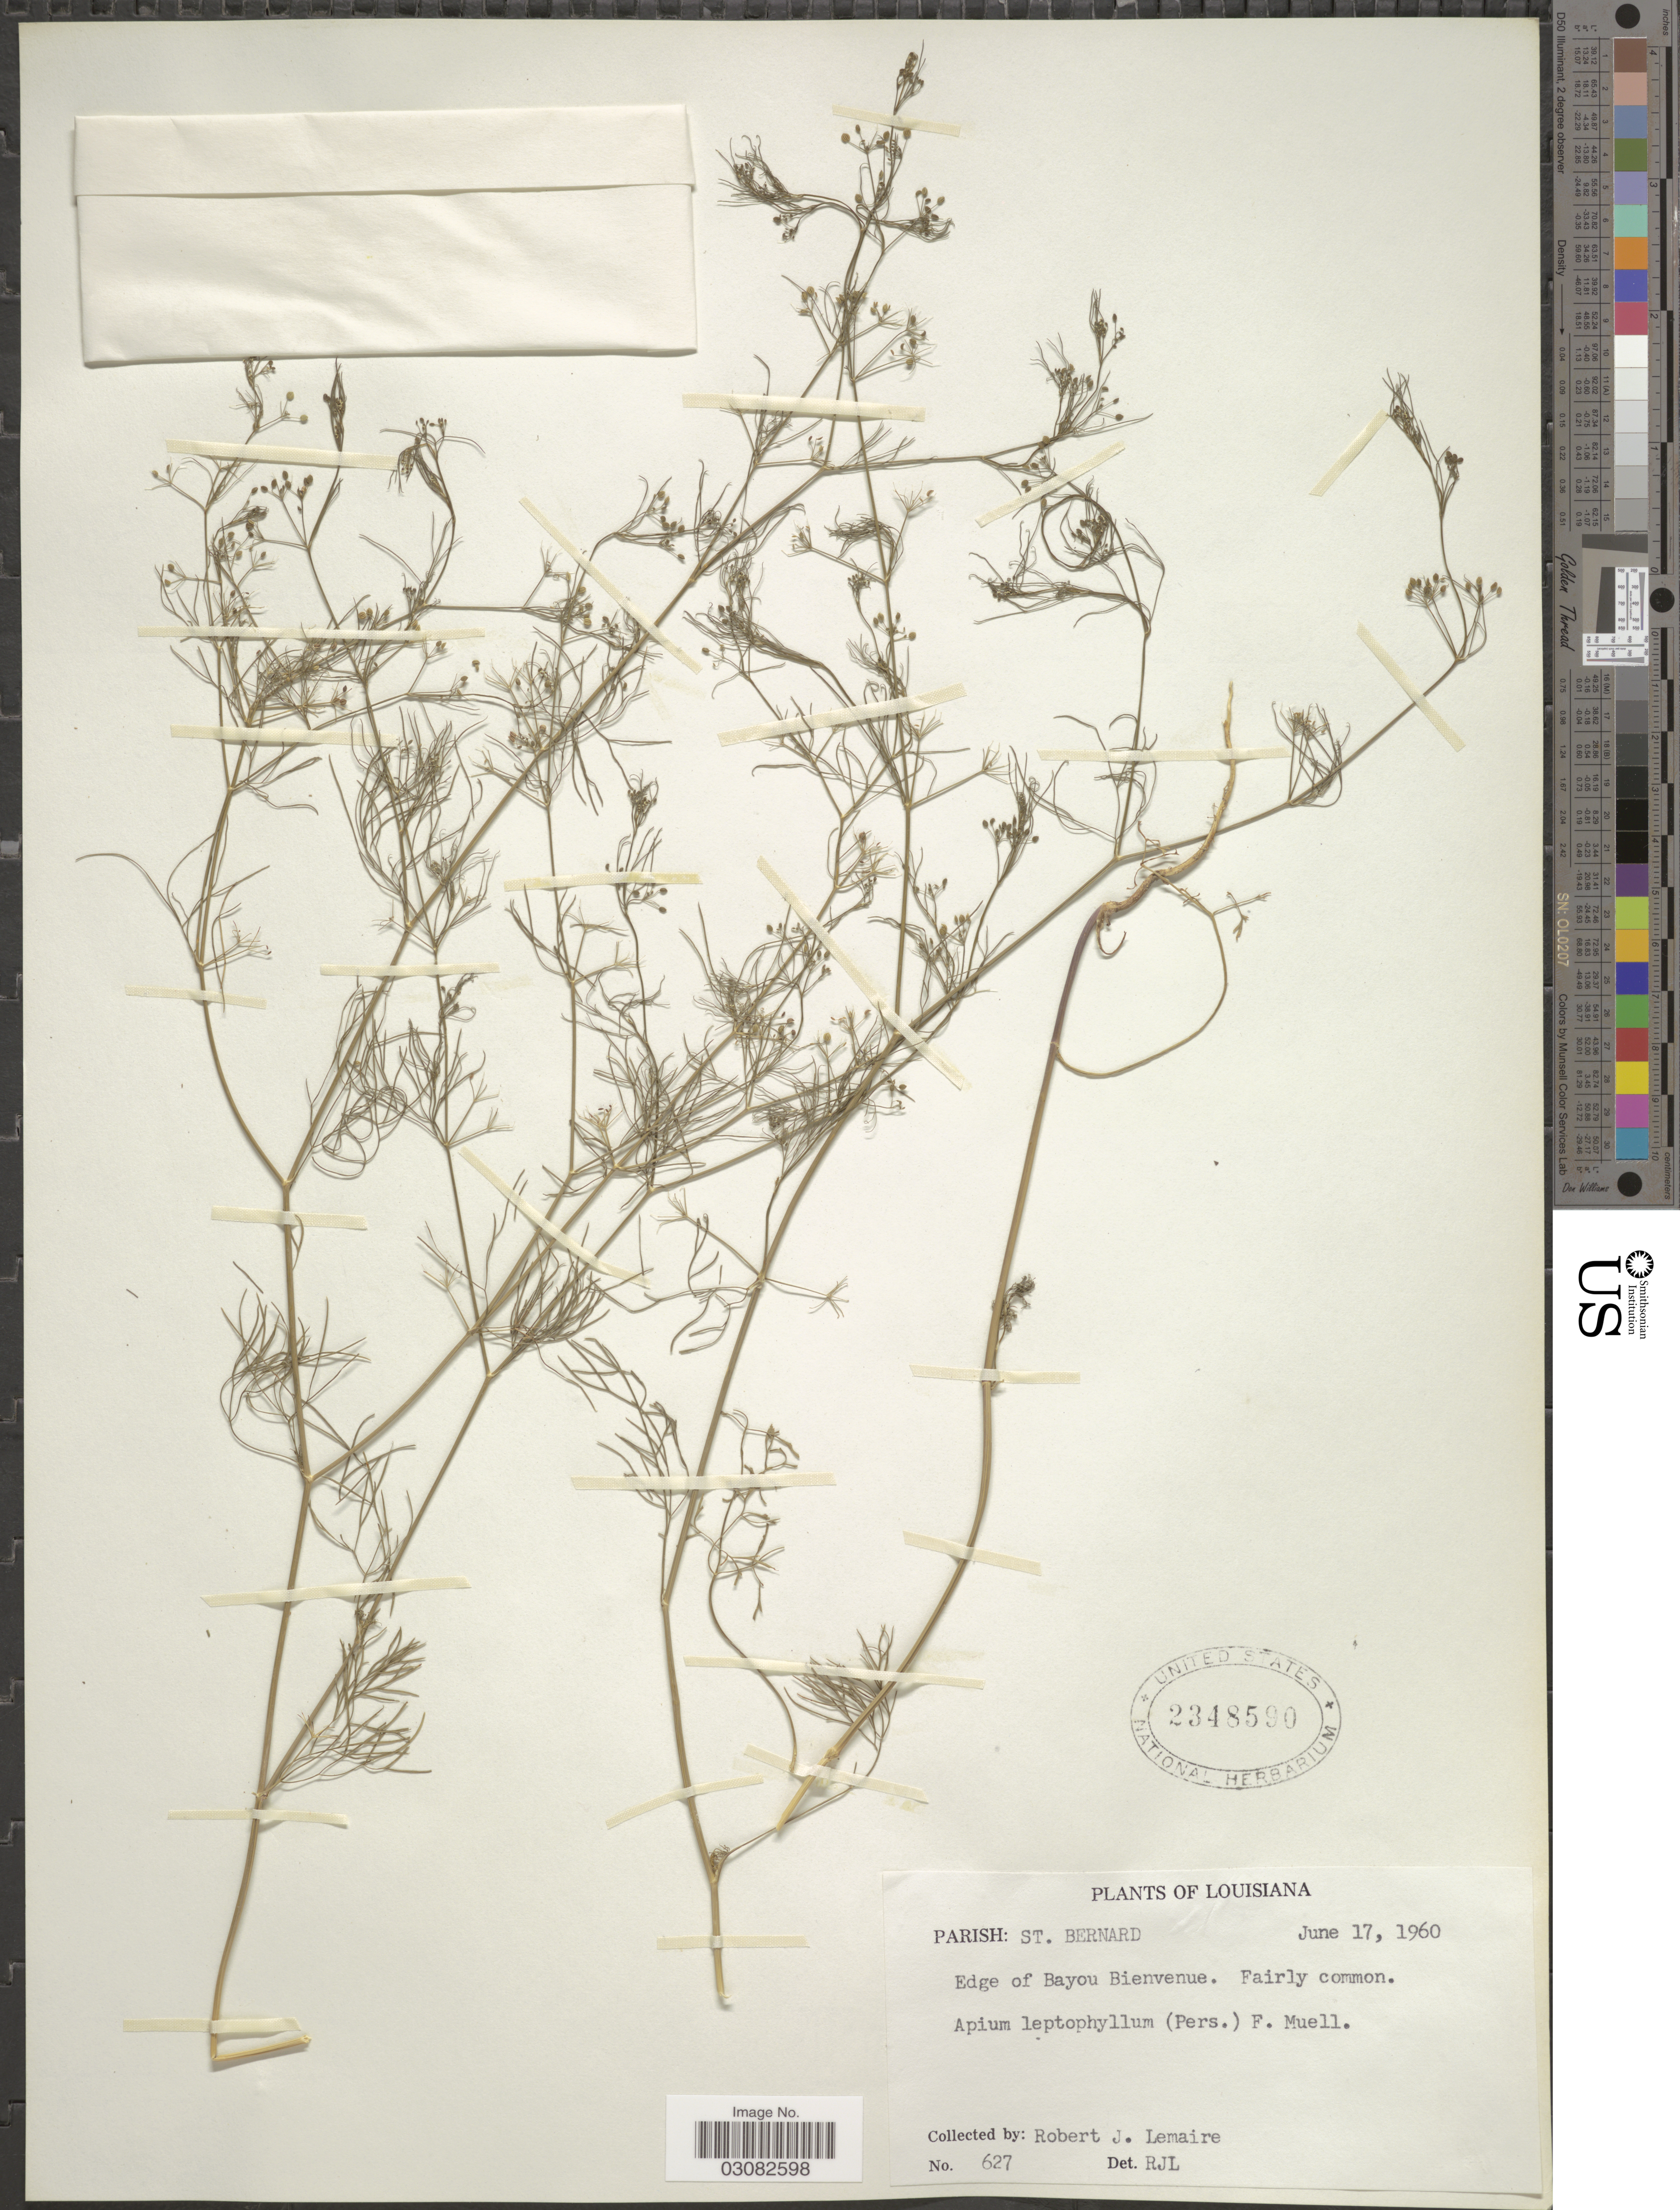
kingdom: Plantae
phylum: Tracheophyta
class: Magnoliopsida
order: Apiales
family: Apiaceae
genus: Apium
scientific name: Apium ammi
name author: (Jacq.) Urb.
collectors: R. J. Lemaire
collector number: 627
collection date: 1960-06-17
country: United States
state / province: Louisiana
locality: Parish: St. Bernard. Edge of Bayou Bienvenue.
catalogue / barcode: US 2348590